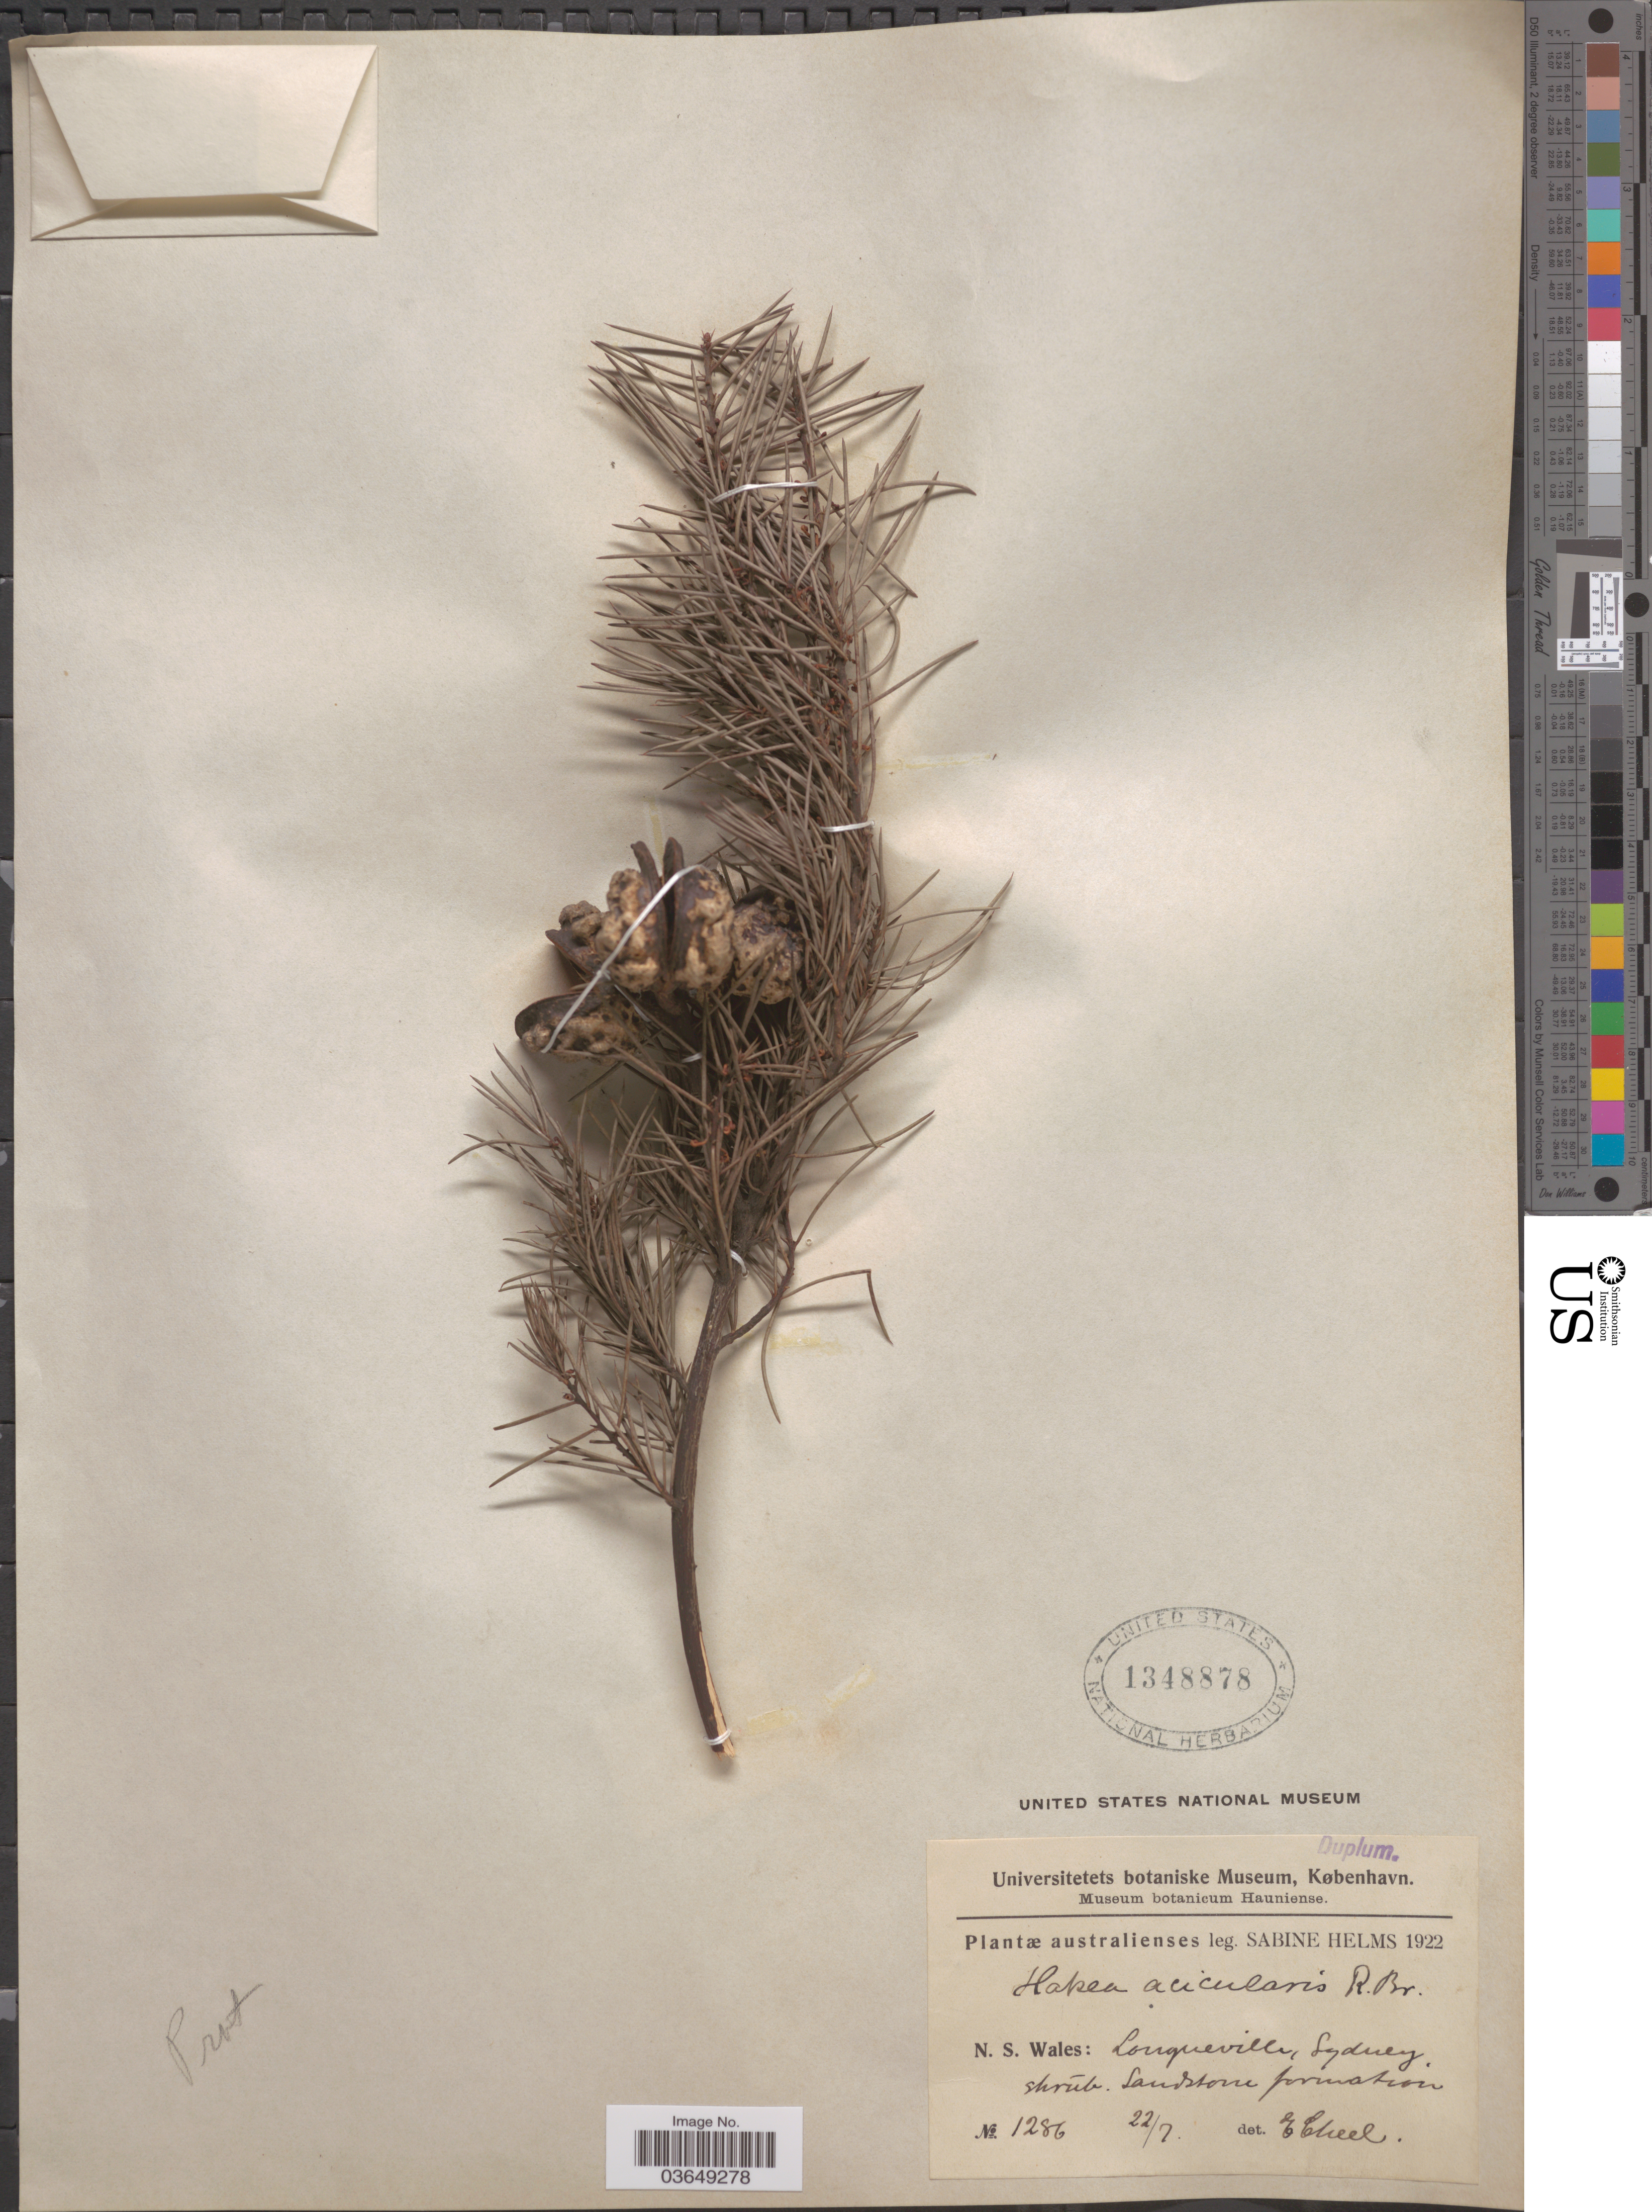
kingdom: Plantae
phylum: Tracheophyta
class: Magnoliopsida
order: Proteales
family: Proteaceae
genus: Hakea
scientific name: Hakea acicularis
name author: Knight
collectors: S. Helms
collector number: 1286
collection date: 1922-07-22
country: Australia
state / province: New South Wales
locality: Longueville, Sydney.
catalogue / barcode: US 1348878